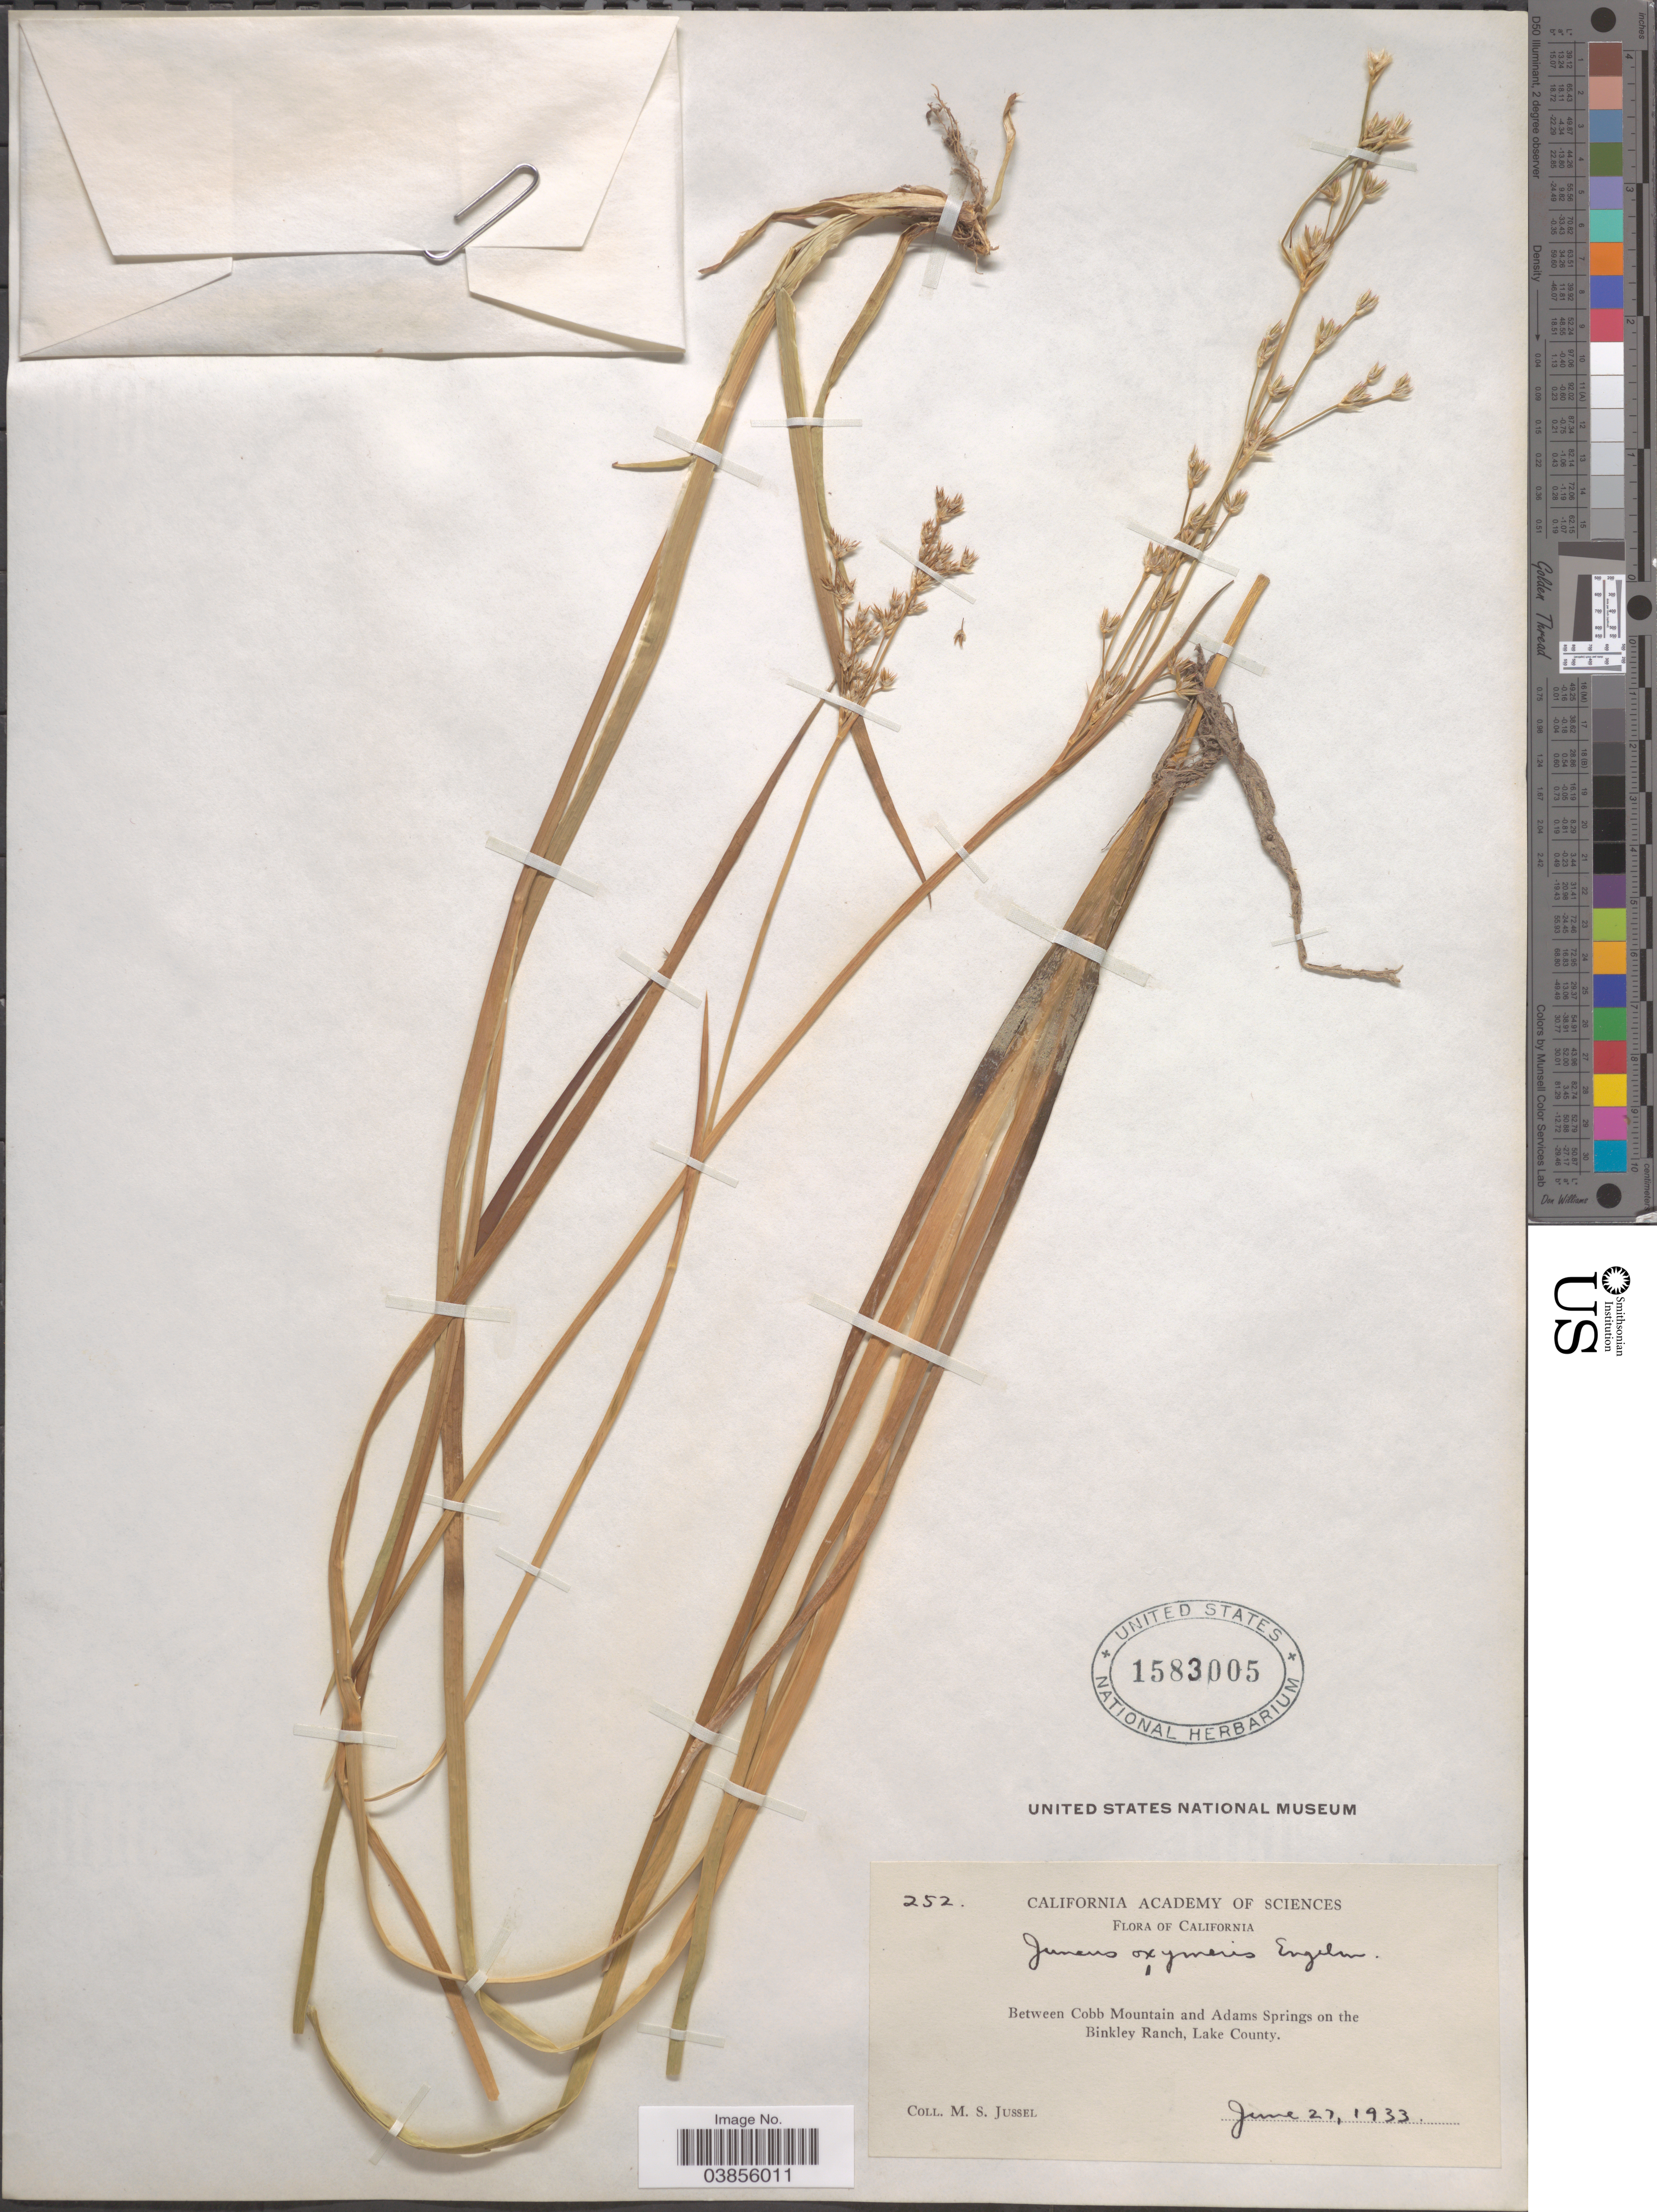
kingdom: Plantae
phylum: Tracheophyta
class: Liliopsida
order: Poales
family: Juncaceae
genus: Juncus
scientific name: Juncus oxymeris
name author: Engelm.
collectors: M. Jussel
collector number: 252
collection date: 1933-06-27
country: United States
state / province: California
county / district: Lake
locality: Between Cobb Mountain and Adams Springs on the Binkley Ranch, Lake County.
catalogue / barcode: US 1583005